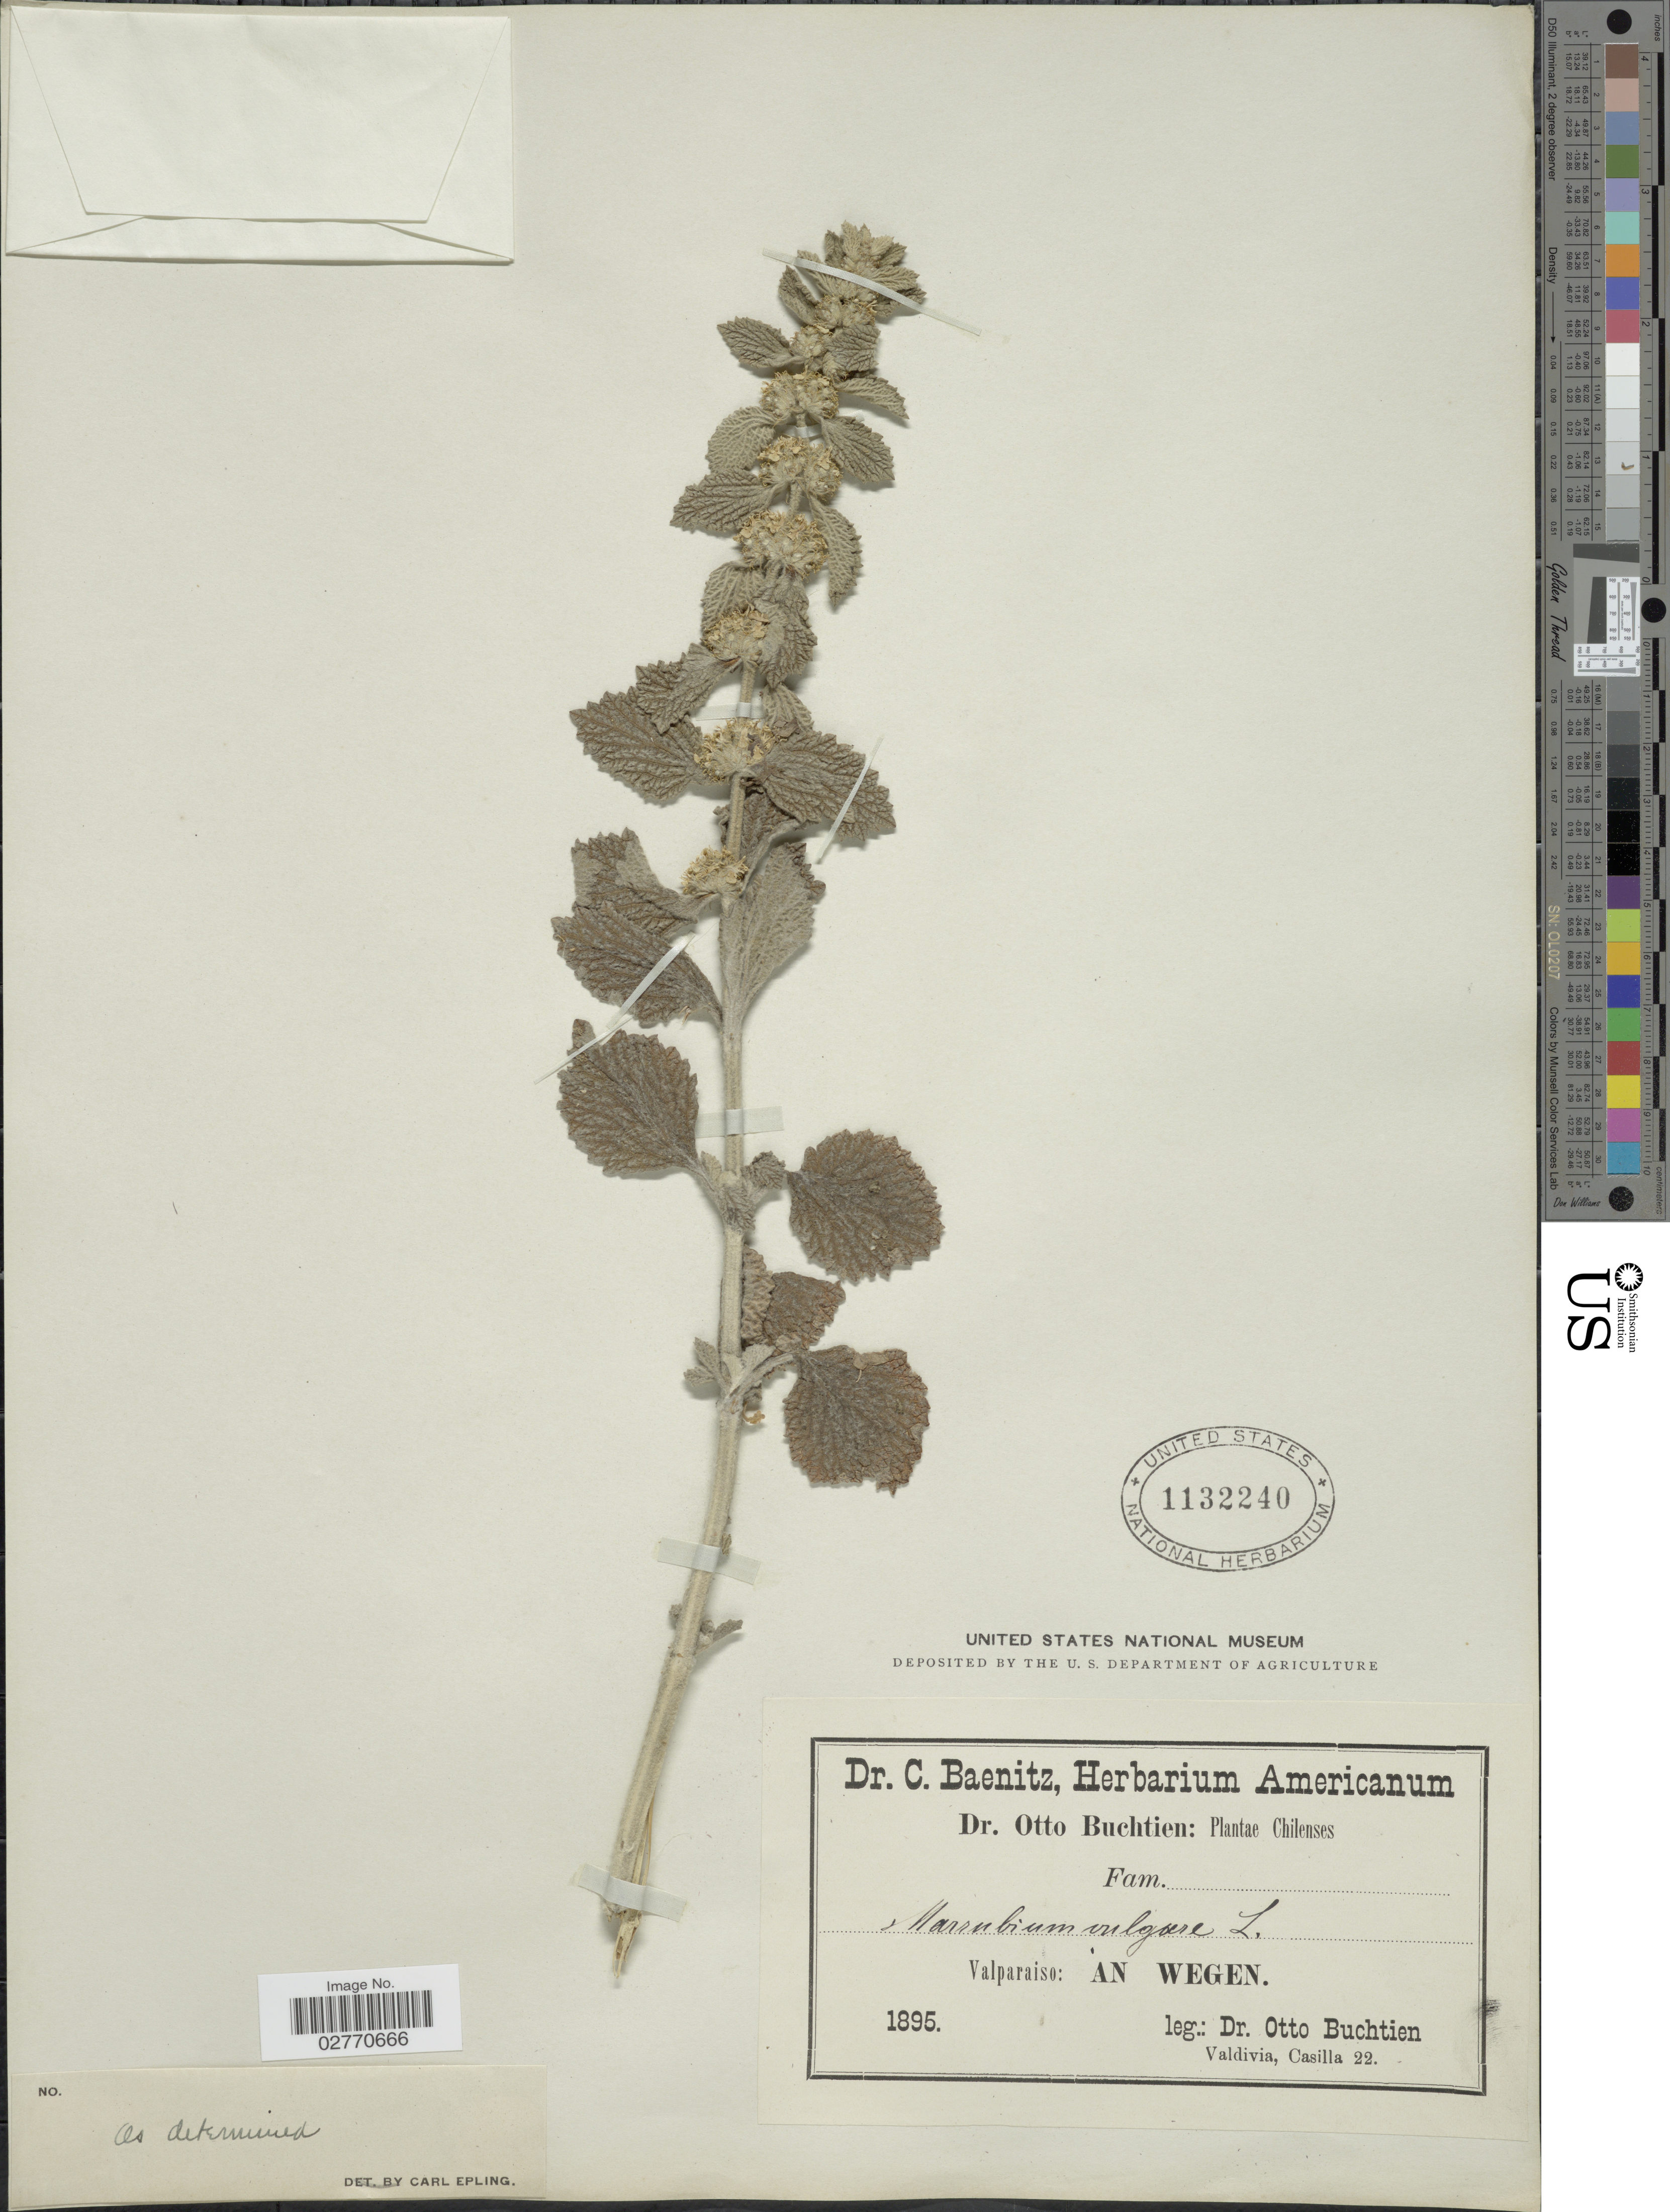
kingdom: Plantae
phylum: Tracheophyta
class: Magnoliopsida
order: Lamiales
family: Lamiaceae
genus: Marrubium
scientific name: Marrubium vulgare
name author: L.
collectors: O. Buchtien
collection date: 1895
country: Chile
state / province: Valparaíso (V)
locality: An wegen.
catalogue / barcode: US 1132240